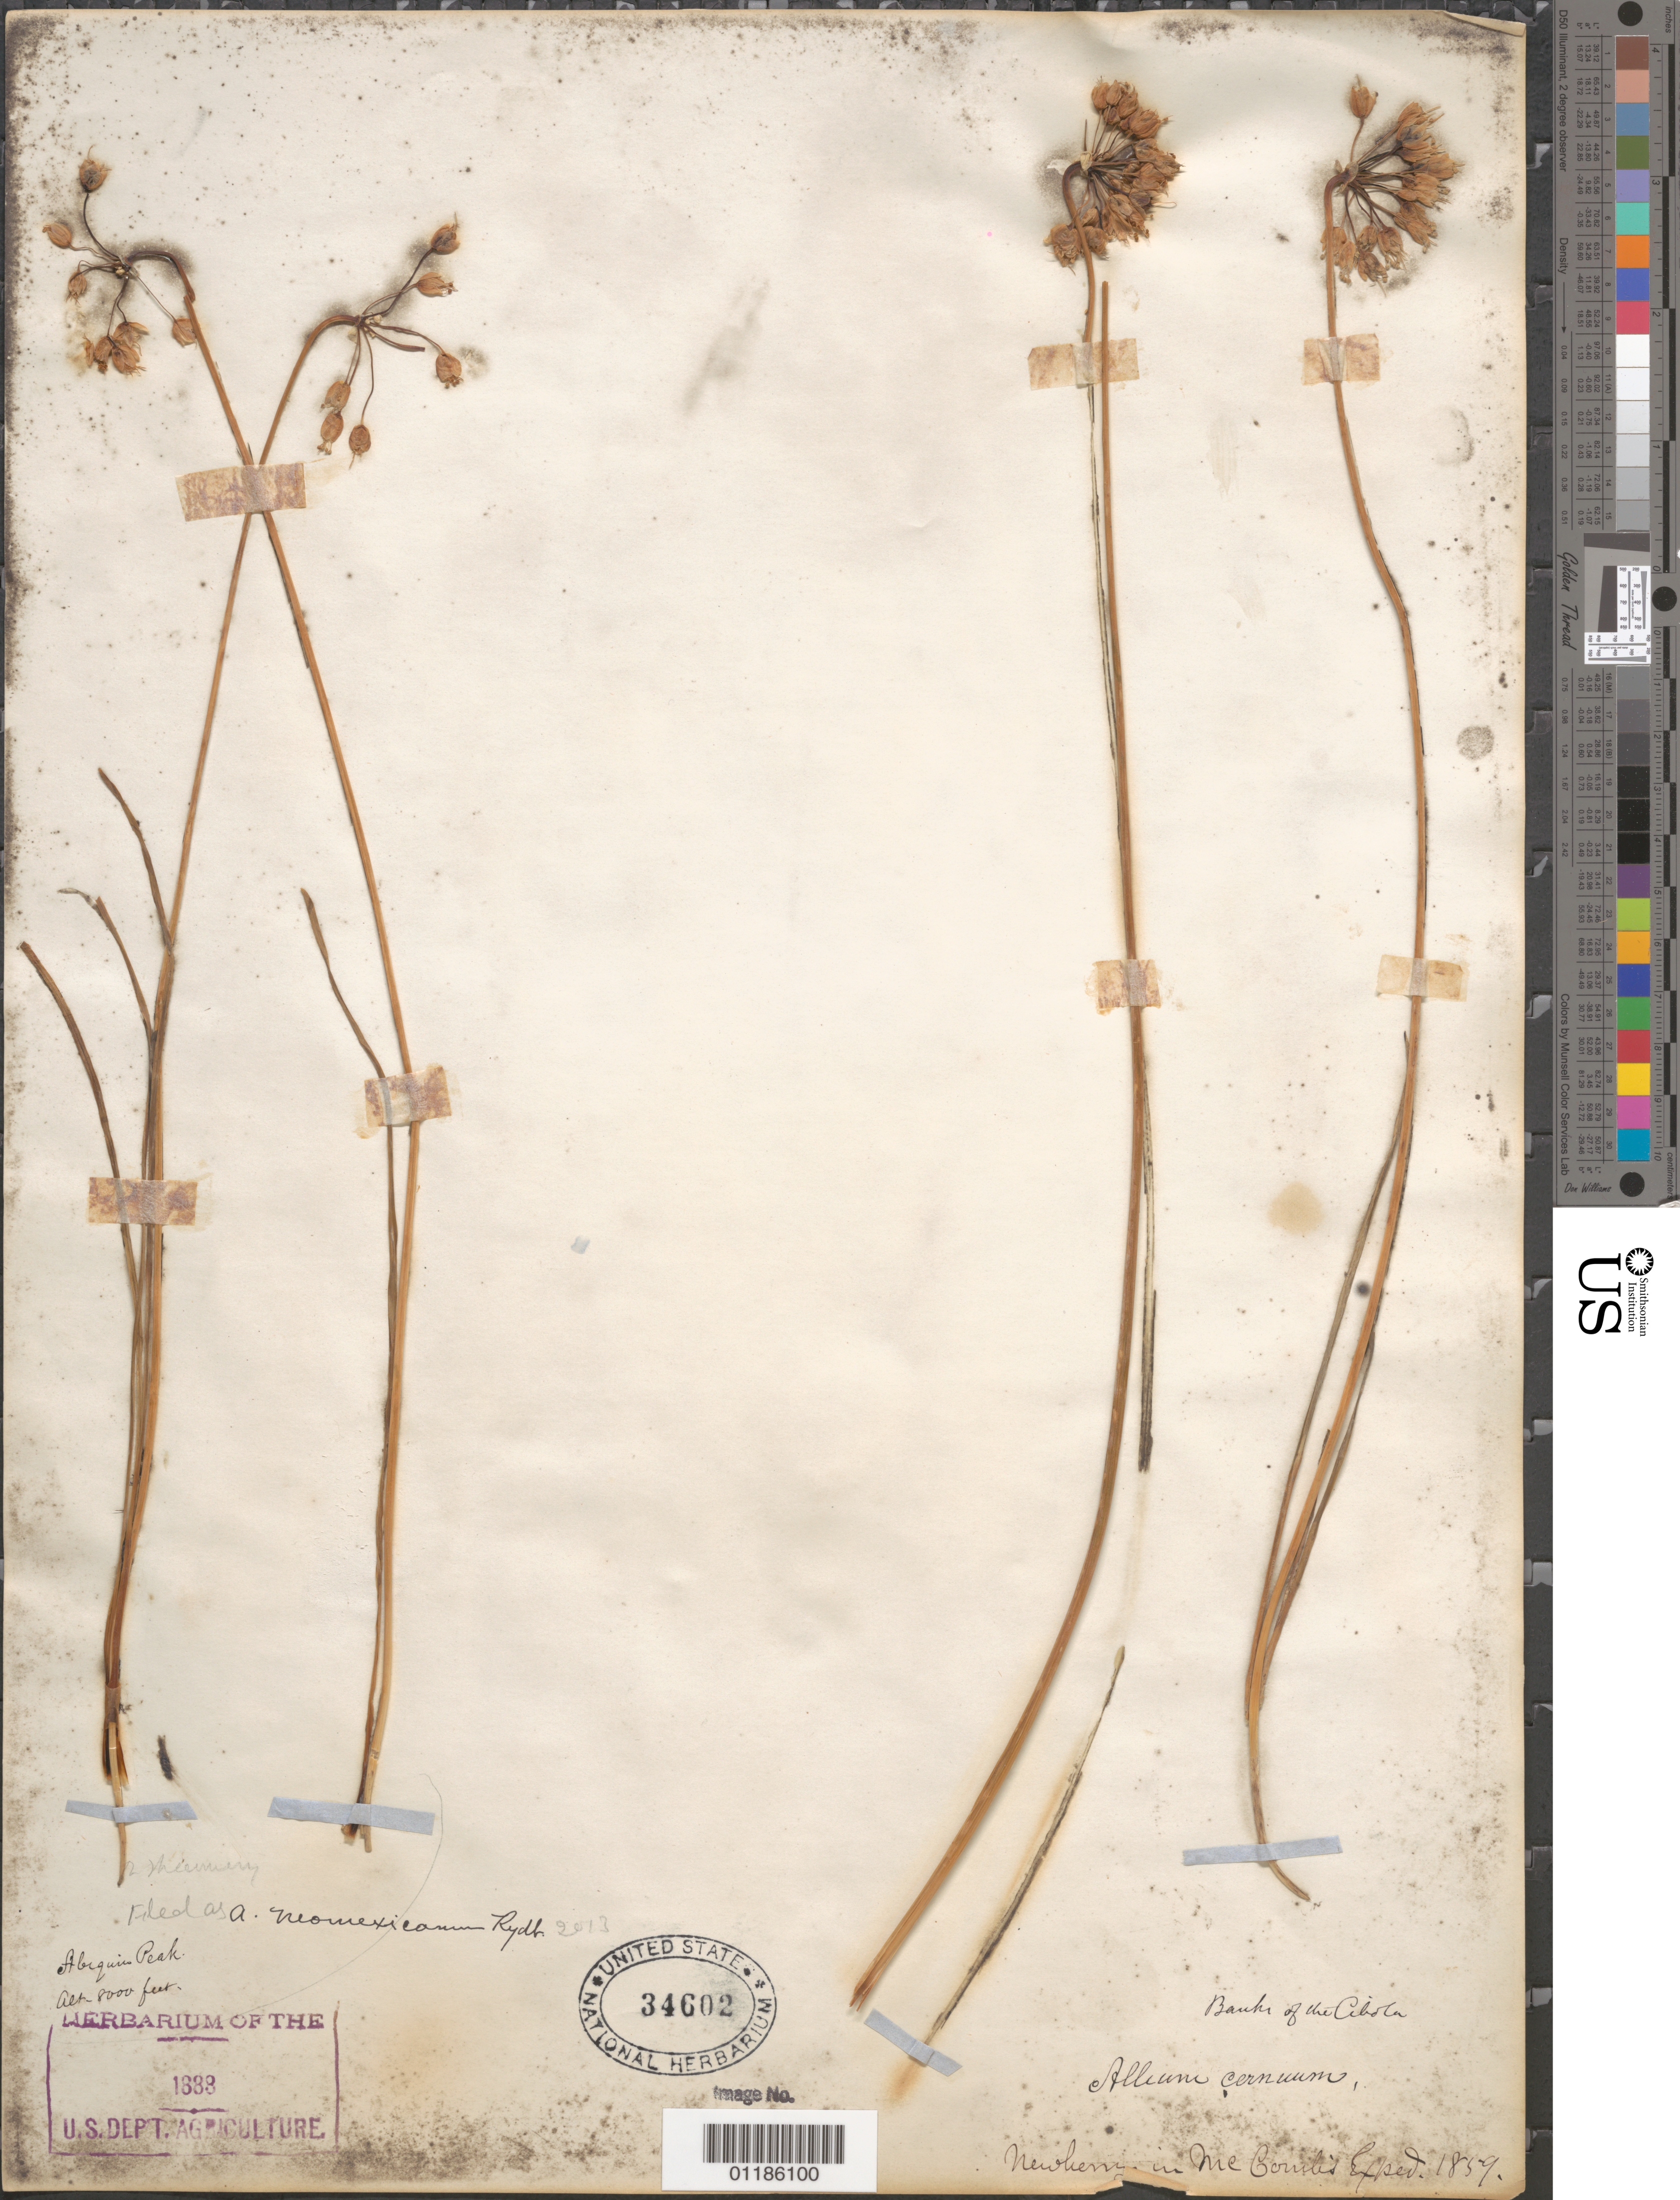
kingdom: Plantae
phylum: Tracheophyta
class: Liliopsida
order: Asparagales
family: Amaryllidaceae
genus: Allium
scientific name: Allium neomexicanum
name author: Rydb.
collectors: Newberry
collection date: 1859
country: United States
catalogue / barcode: US 34602